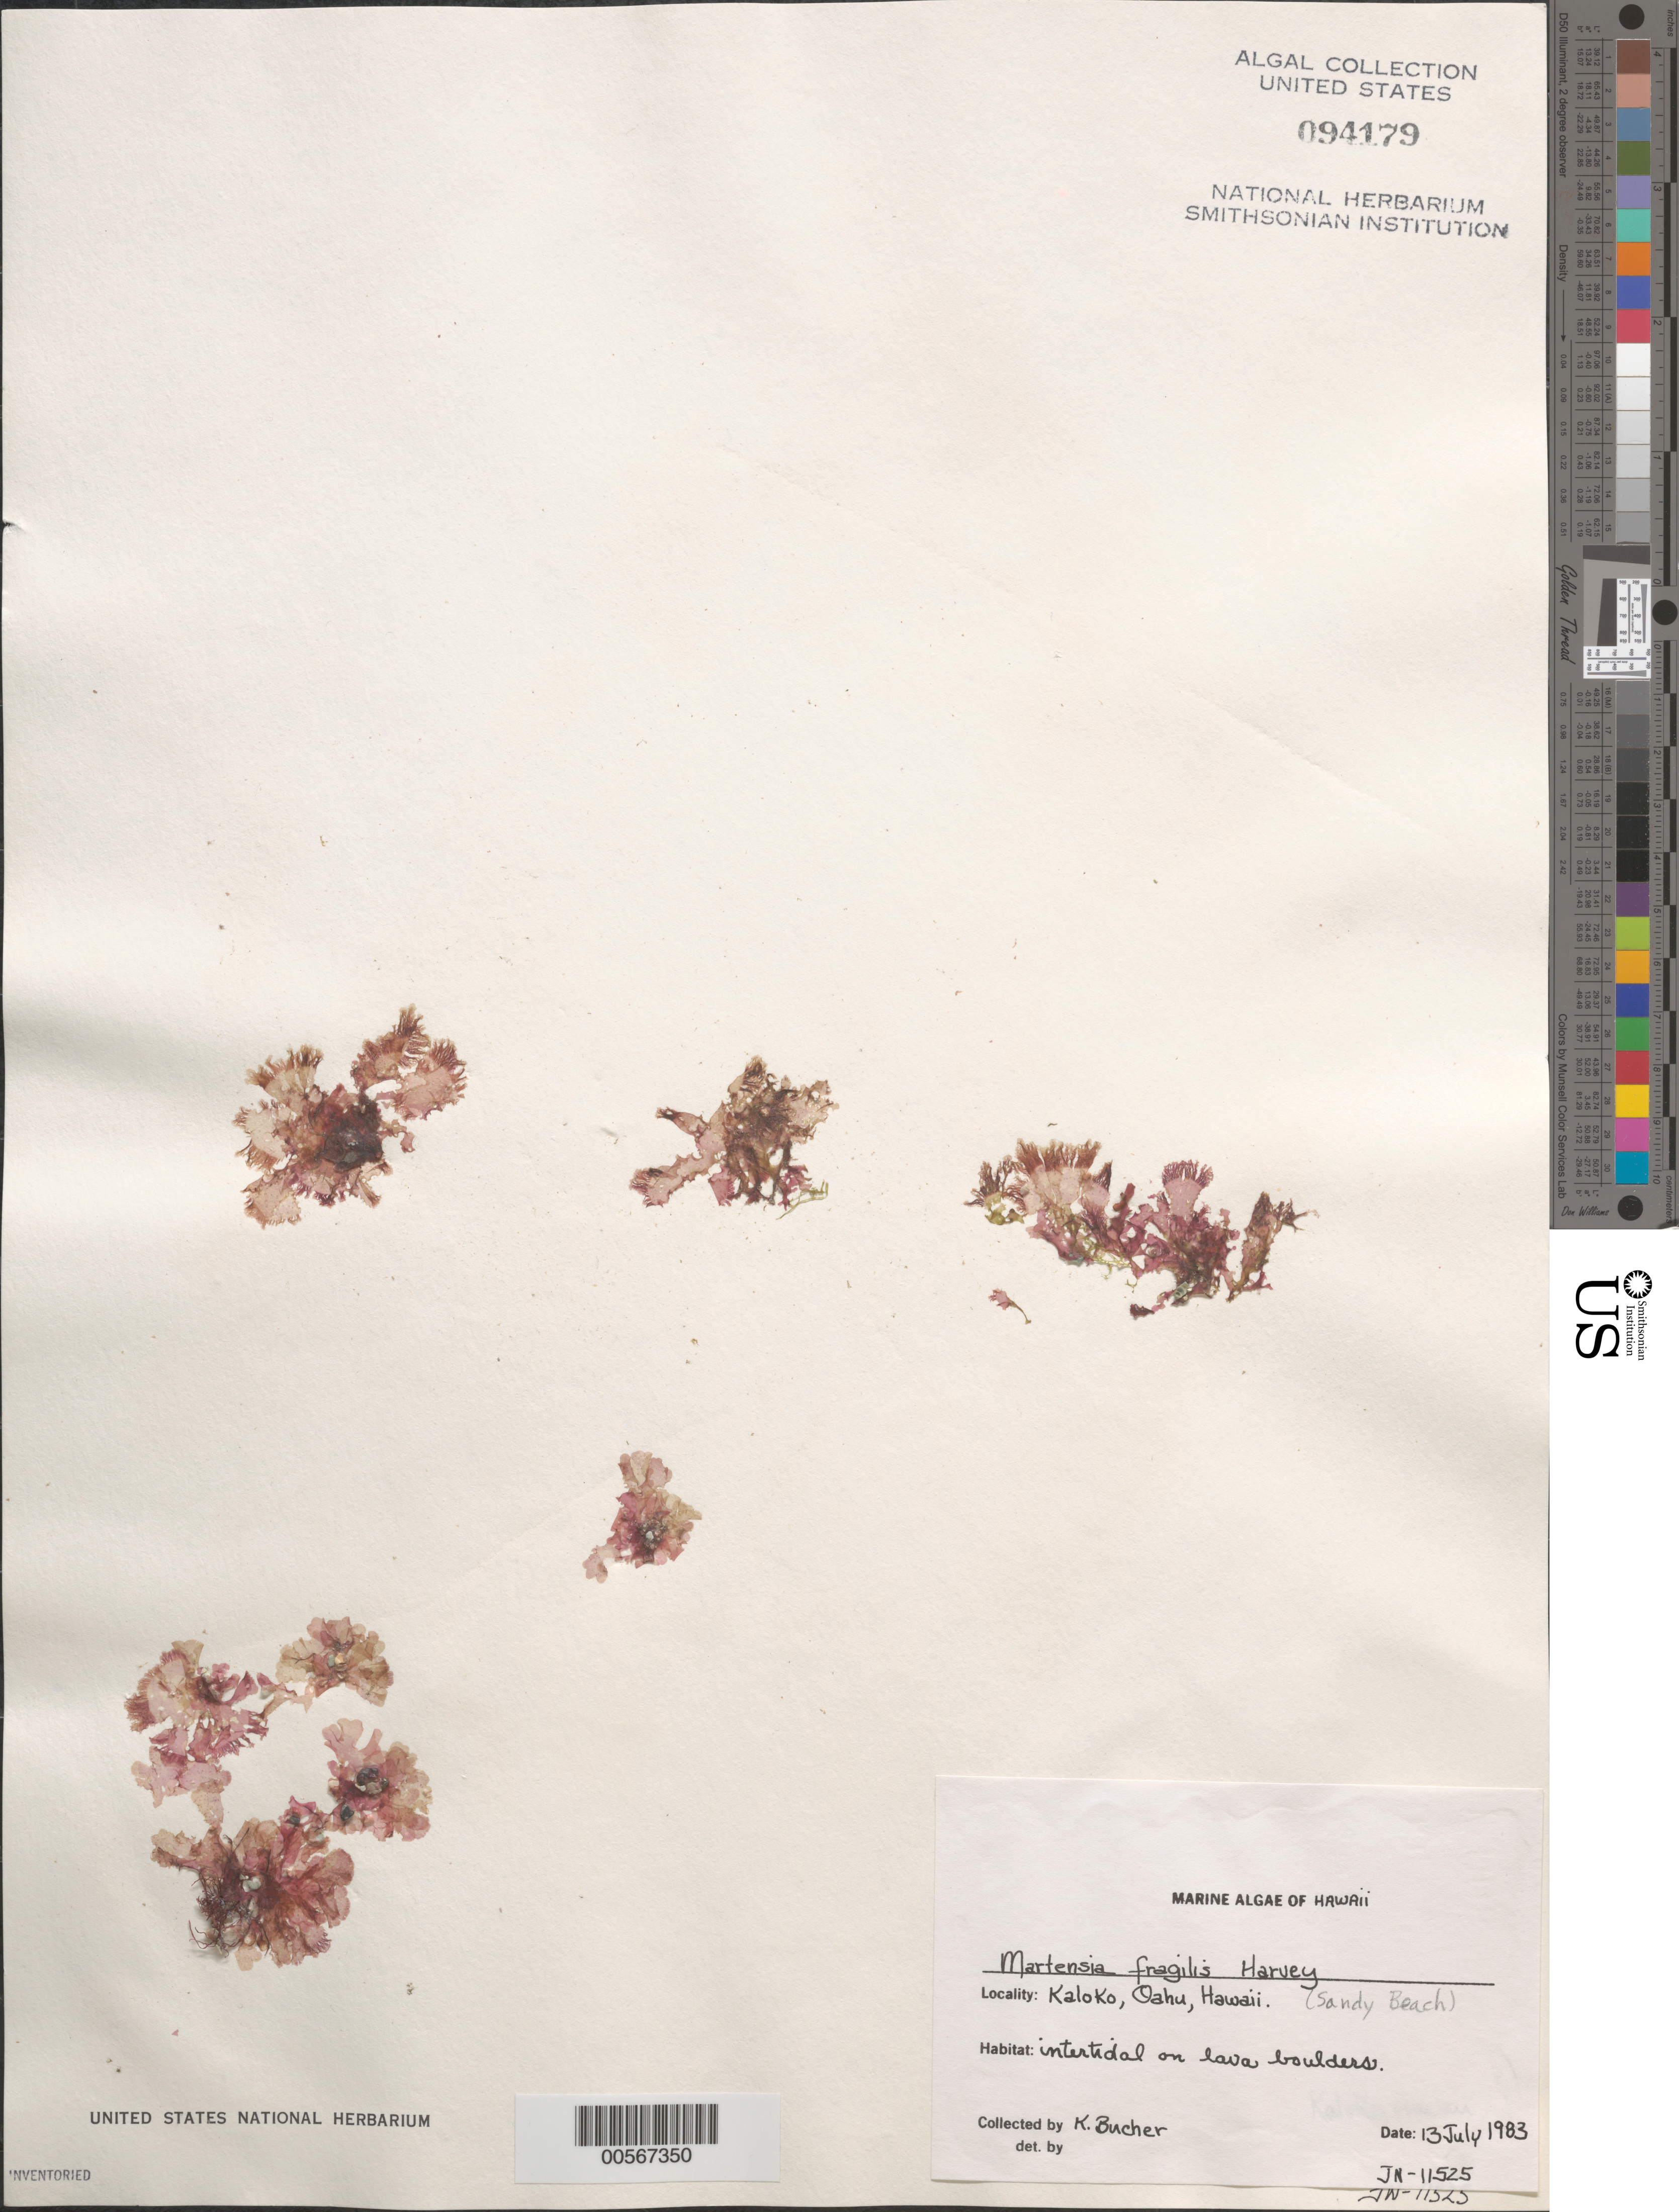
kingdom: Plantae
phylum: Rhodophyta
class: Florideophyceae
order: Ceramiales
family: Delesseriaceae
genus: Martensia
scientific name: Martensia fragilis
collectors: K. E. Bucher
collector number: Jn-11525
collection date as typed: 13 Jul 1983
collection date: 1983-07-13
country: United States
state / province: Hawaii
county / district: Honolulu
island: Oahu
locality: Kaloko, Sandy Beach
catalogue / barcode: US 94179